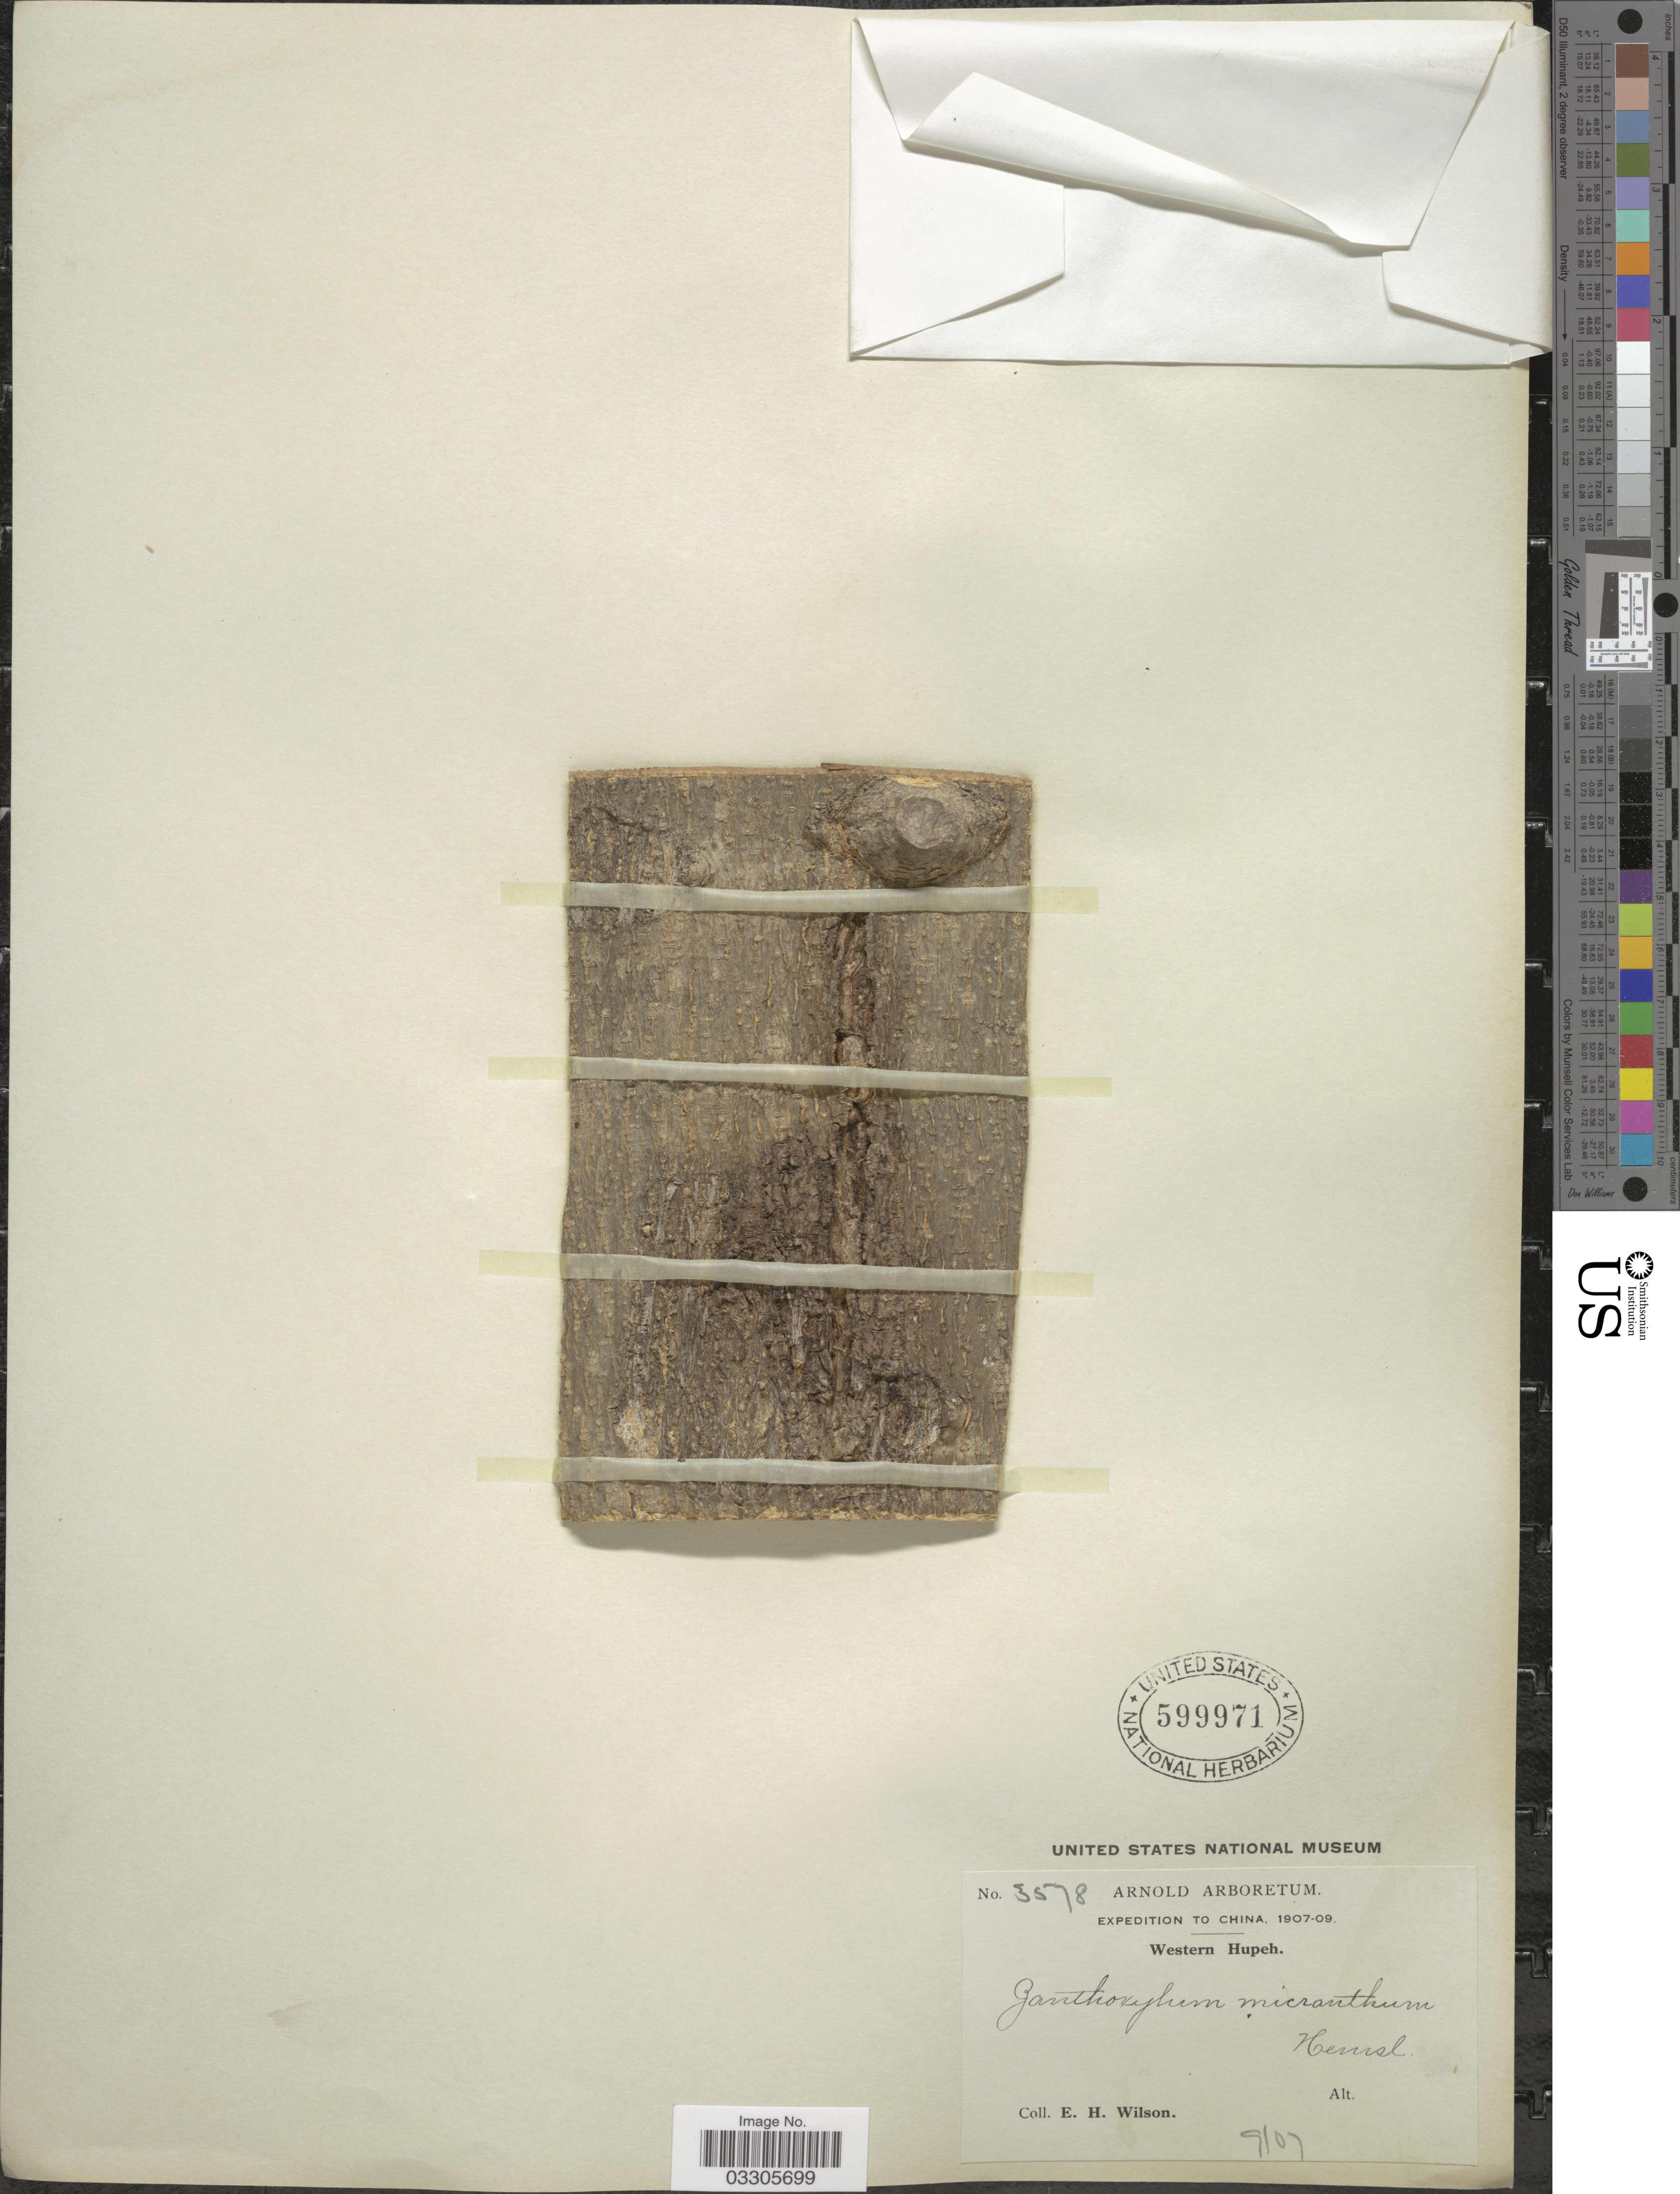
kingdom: Plantae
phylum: Tracheophyta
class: Magnoliopsida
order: Sapindales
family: Rutaceae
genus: Zanthoxylum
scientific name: Zanthoxylum micranthum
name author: Hemsl.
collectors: E. Wilson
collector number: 3578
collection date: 1907-09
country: China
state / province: Hubei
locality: Western Hupeh.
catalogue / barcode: US 599971